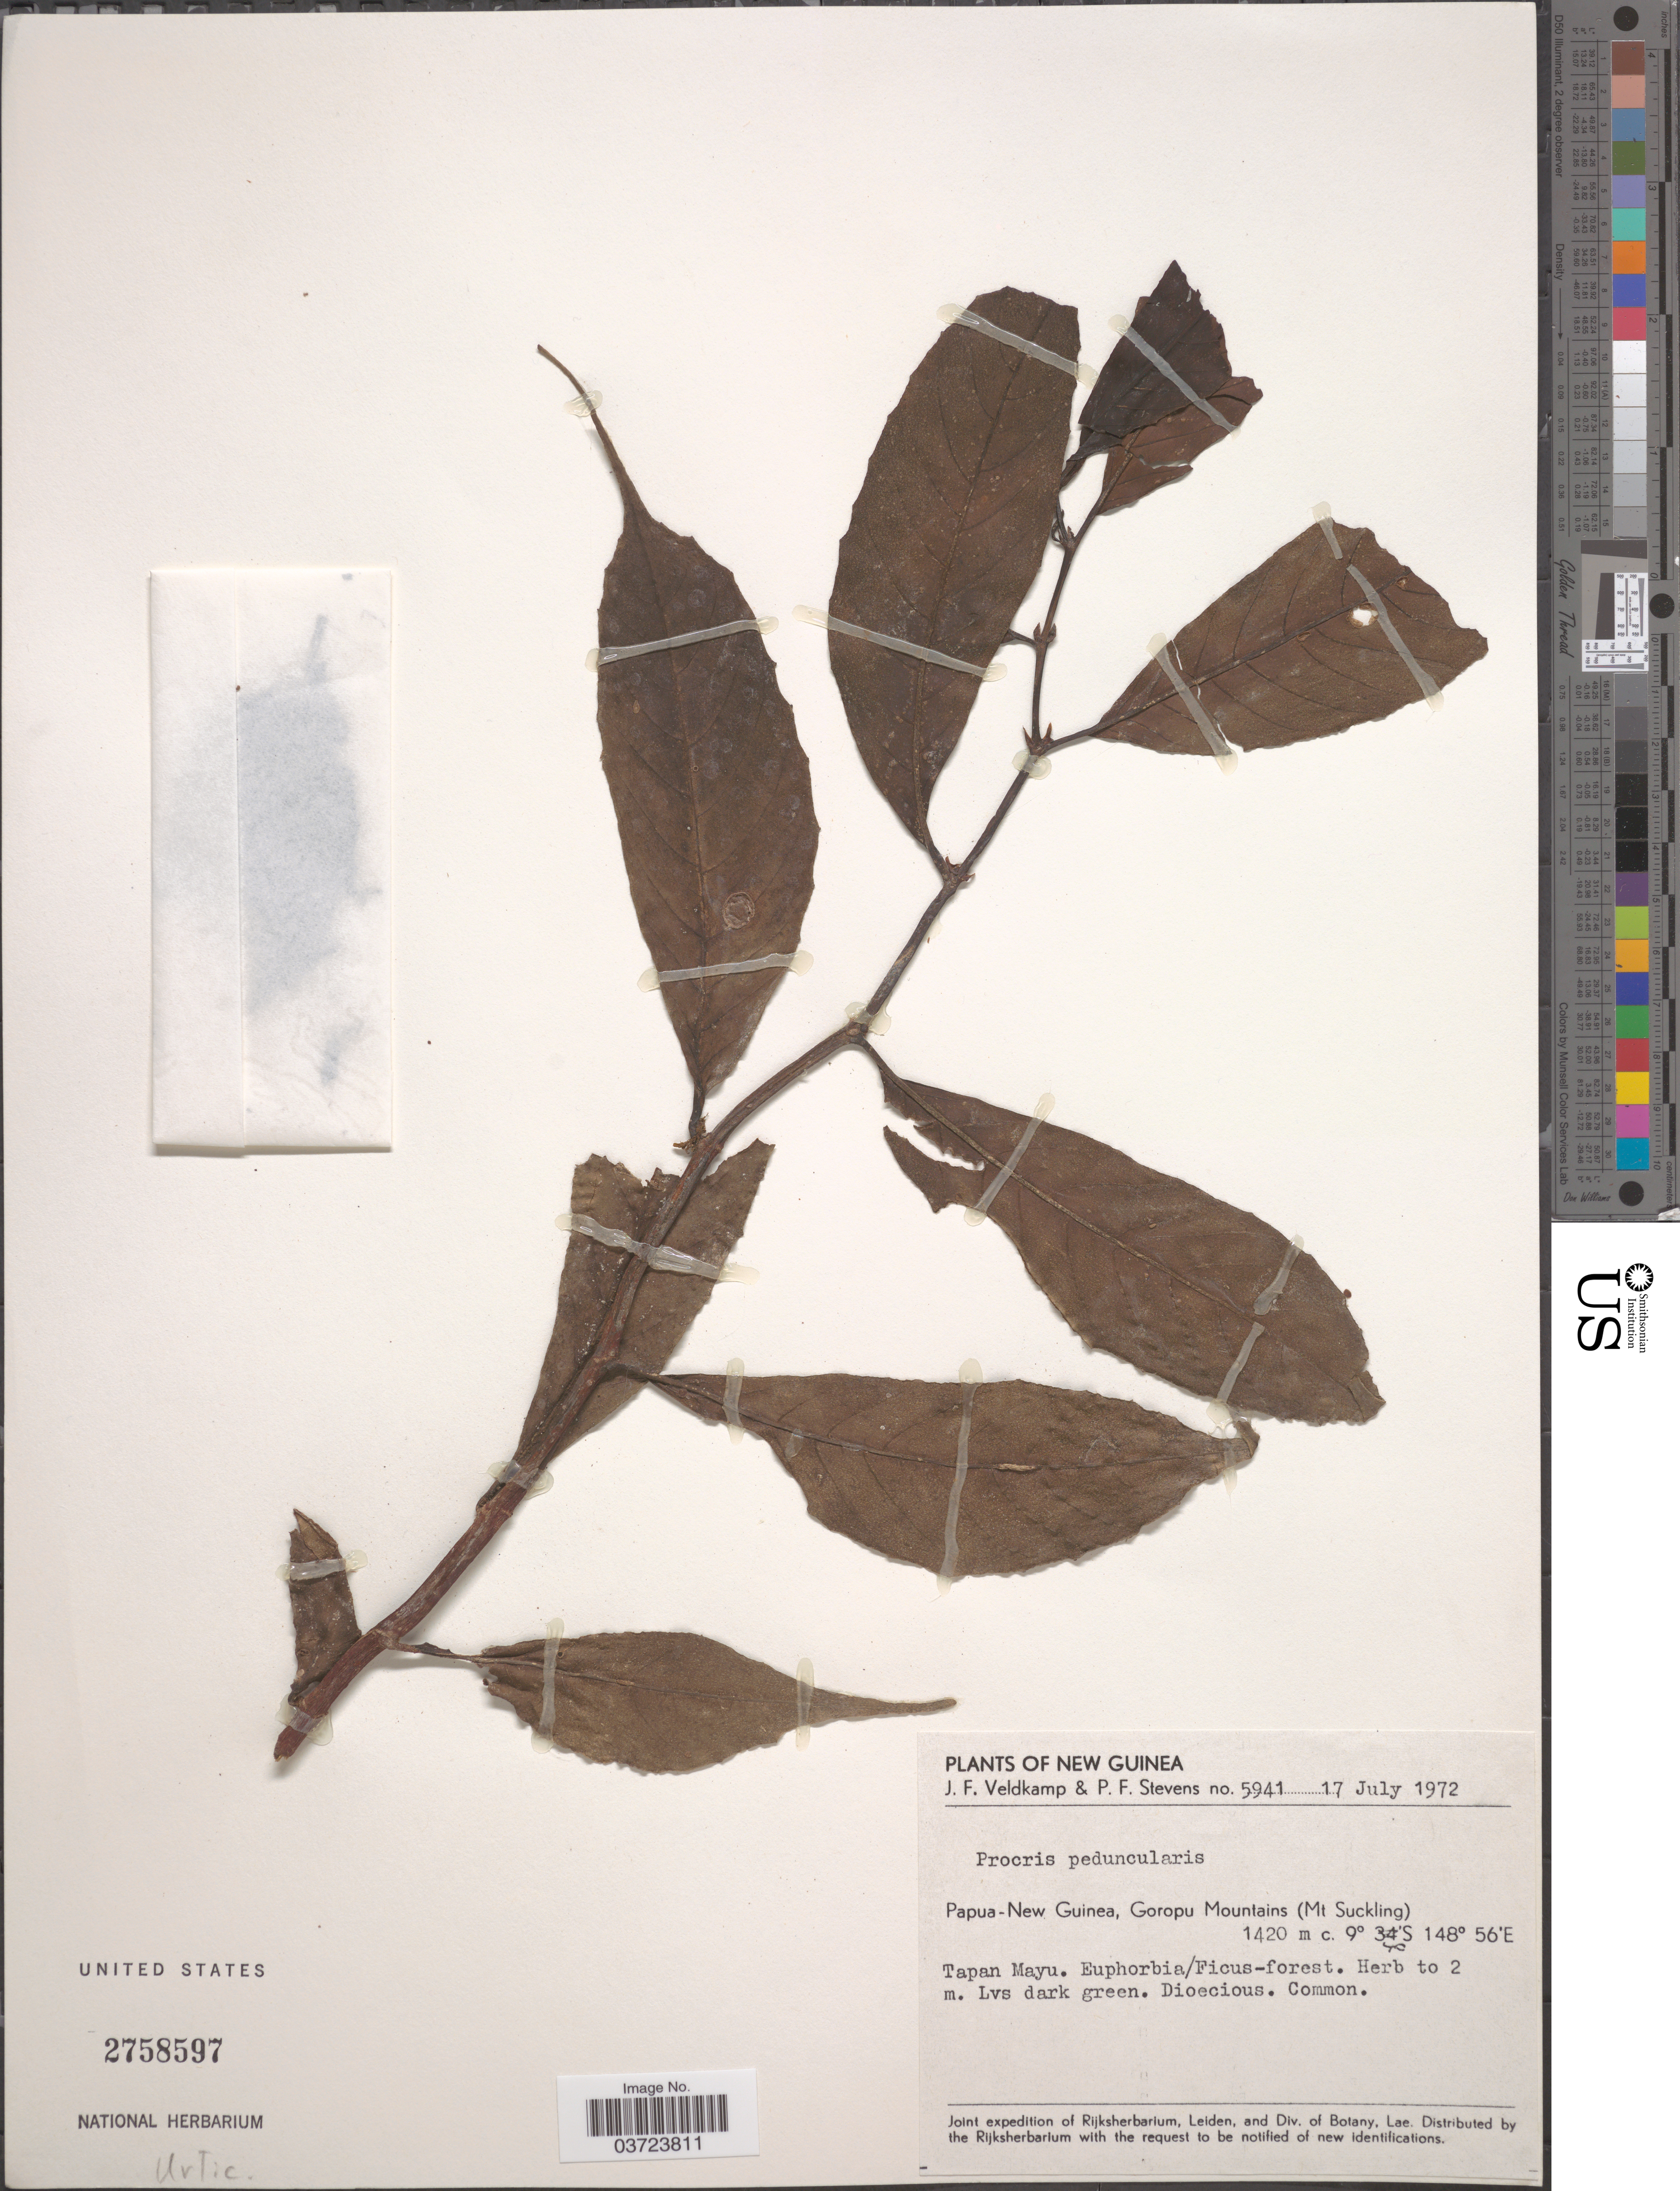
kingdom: Plantae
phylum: Tracheophyta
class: Magnoliopsida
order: Rosales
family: Urticaceae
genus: Procris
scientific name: Procris pedunculata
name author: (J.R. Forst. & G. Forst.) Wedd.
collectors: J. F. Veldkamp & P. F. Stevens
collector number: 5941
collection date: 1972-07-17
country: Papua New Guinea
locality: New Guinea. Goropu Mountains (Mt. Suckling).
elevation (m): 1420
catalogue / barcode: US 2758597